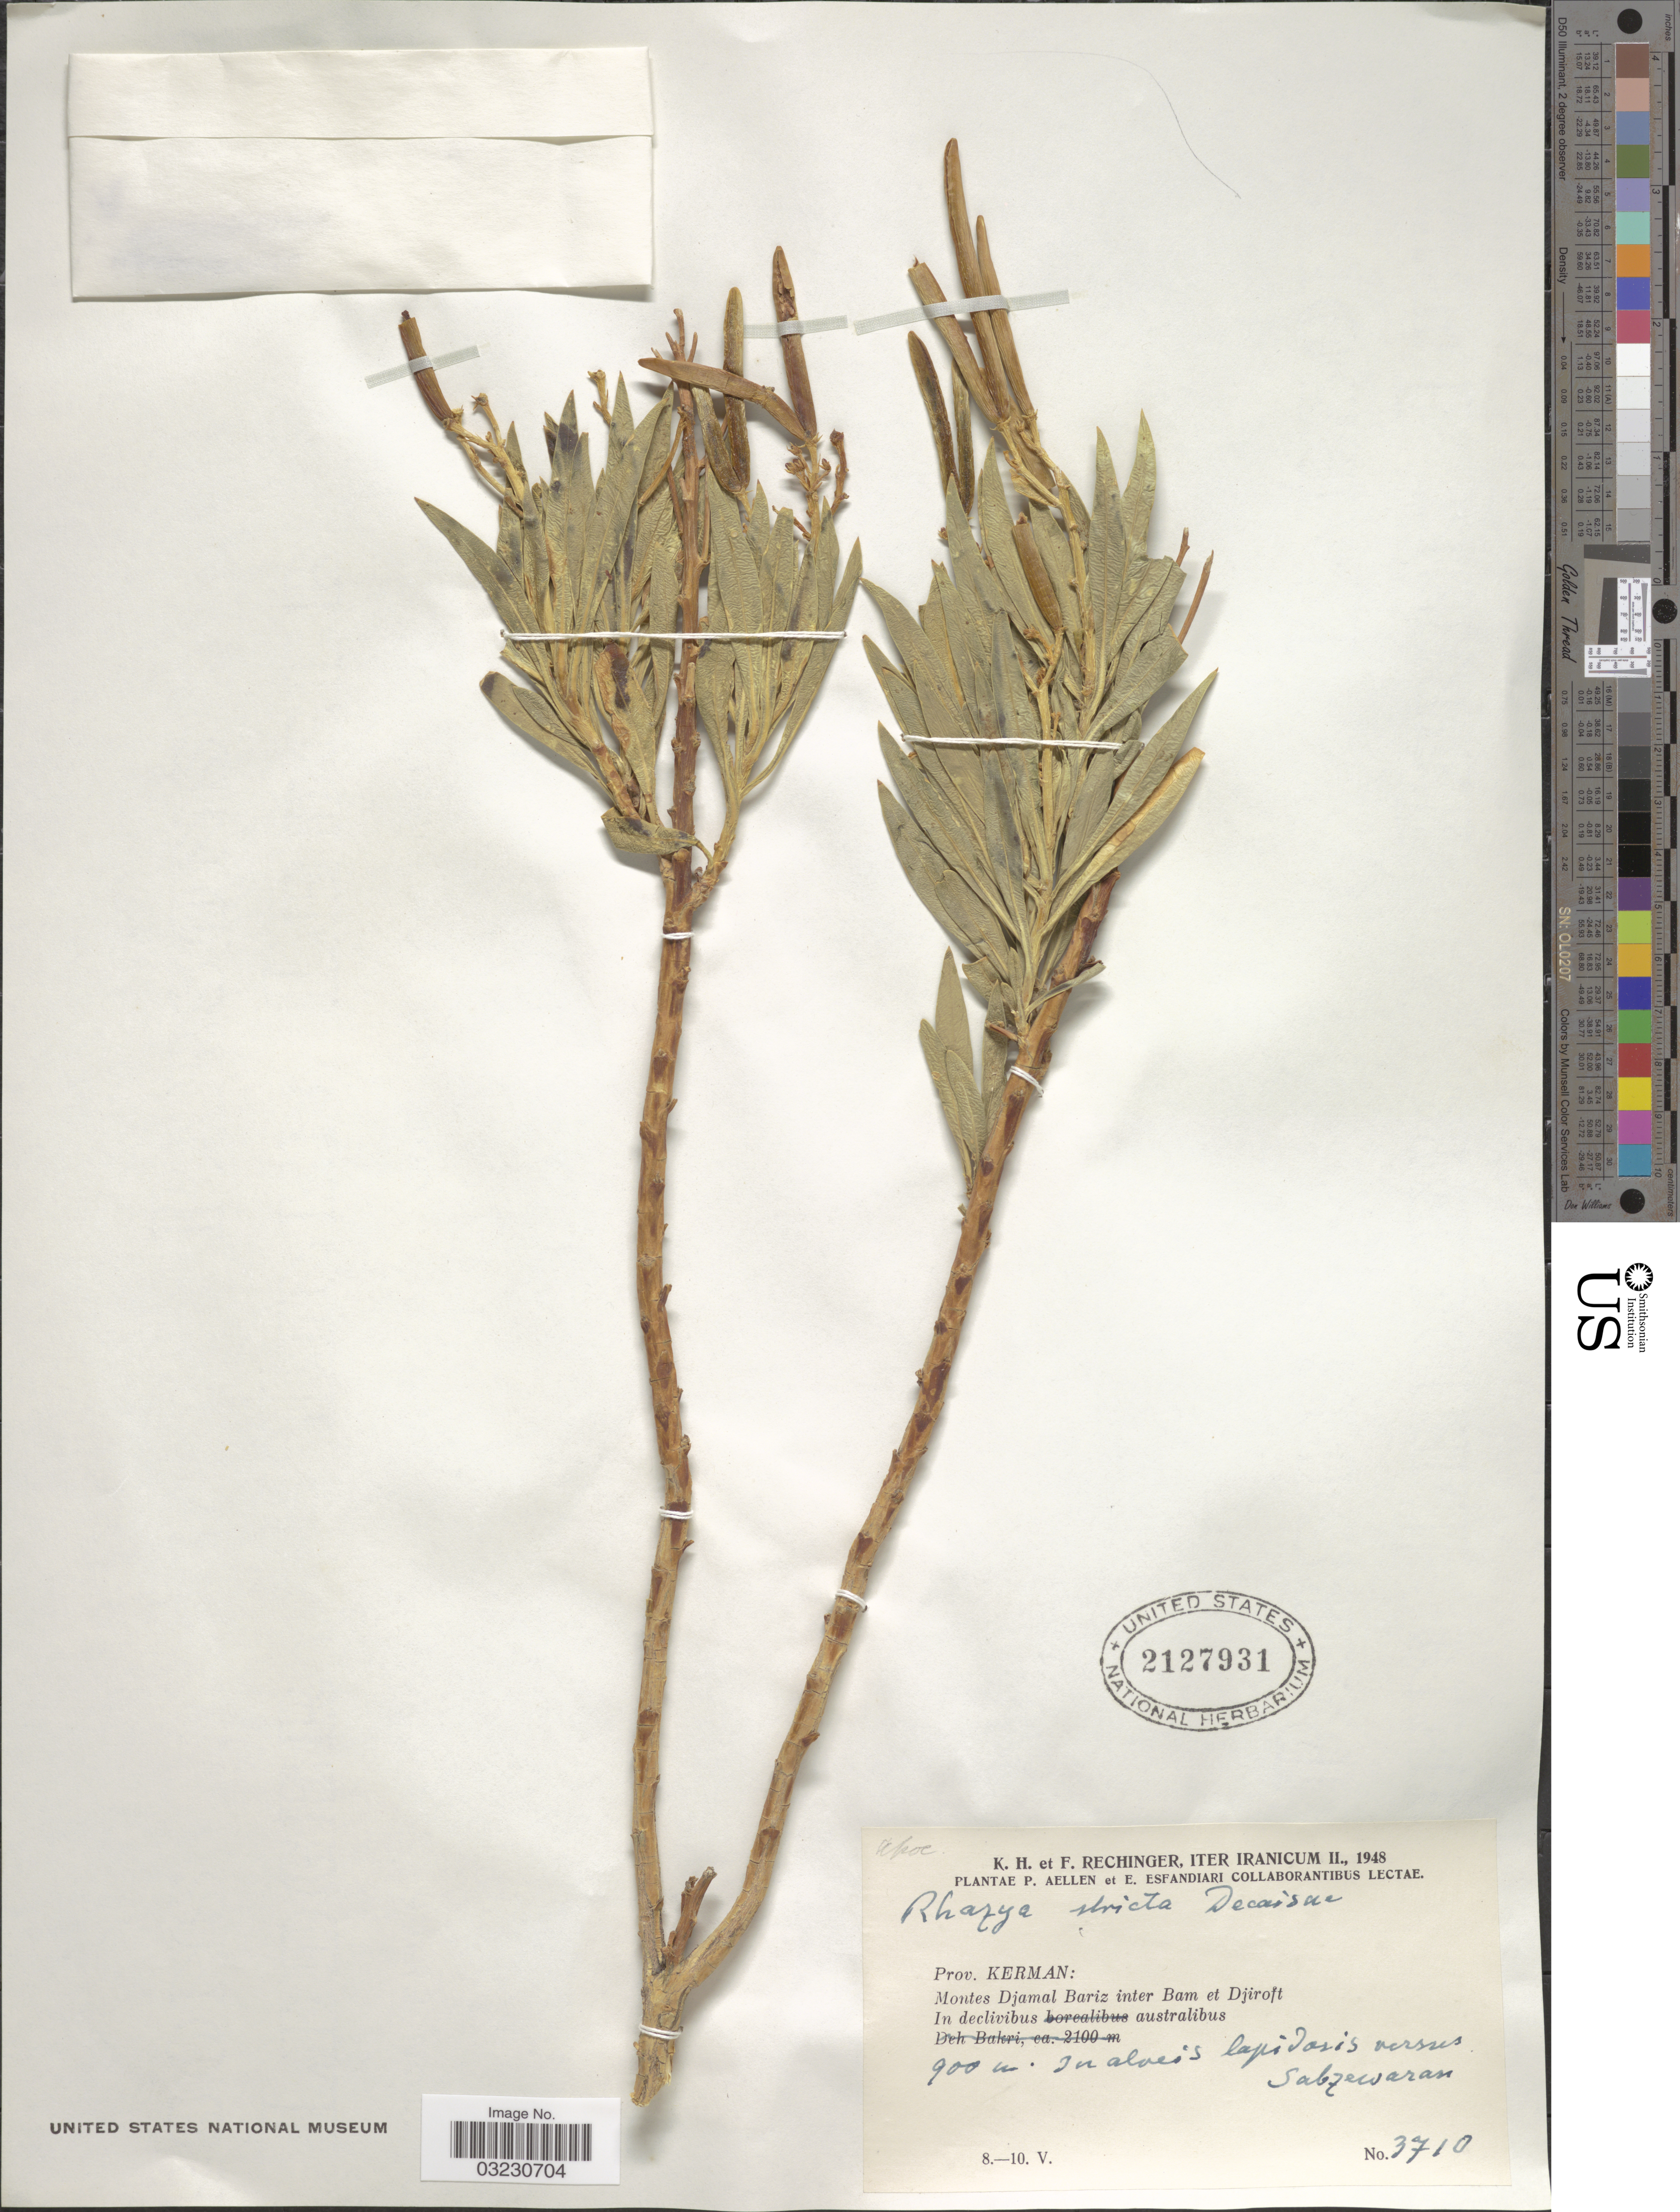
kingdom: Plantae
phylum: Tracheophyta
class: Magnoliopsida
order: Gentianales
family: Apocynaceae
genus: Rhazya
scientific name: Rhazya stricta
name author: Decne.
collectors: K. H. Rechinger & F. Rechinger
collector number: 3710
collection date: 1948-05-08/1948-05-10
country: Iran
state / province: Kerman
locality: Montes Djamal Bariz inter Bam et Djiroft, In declivibus australibus. In alveis [interpreted] lapidosis versus Sabzewaran.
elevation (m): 900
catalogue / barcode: US 2127931